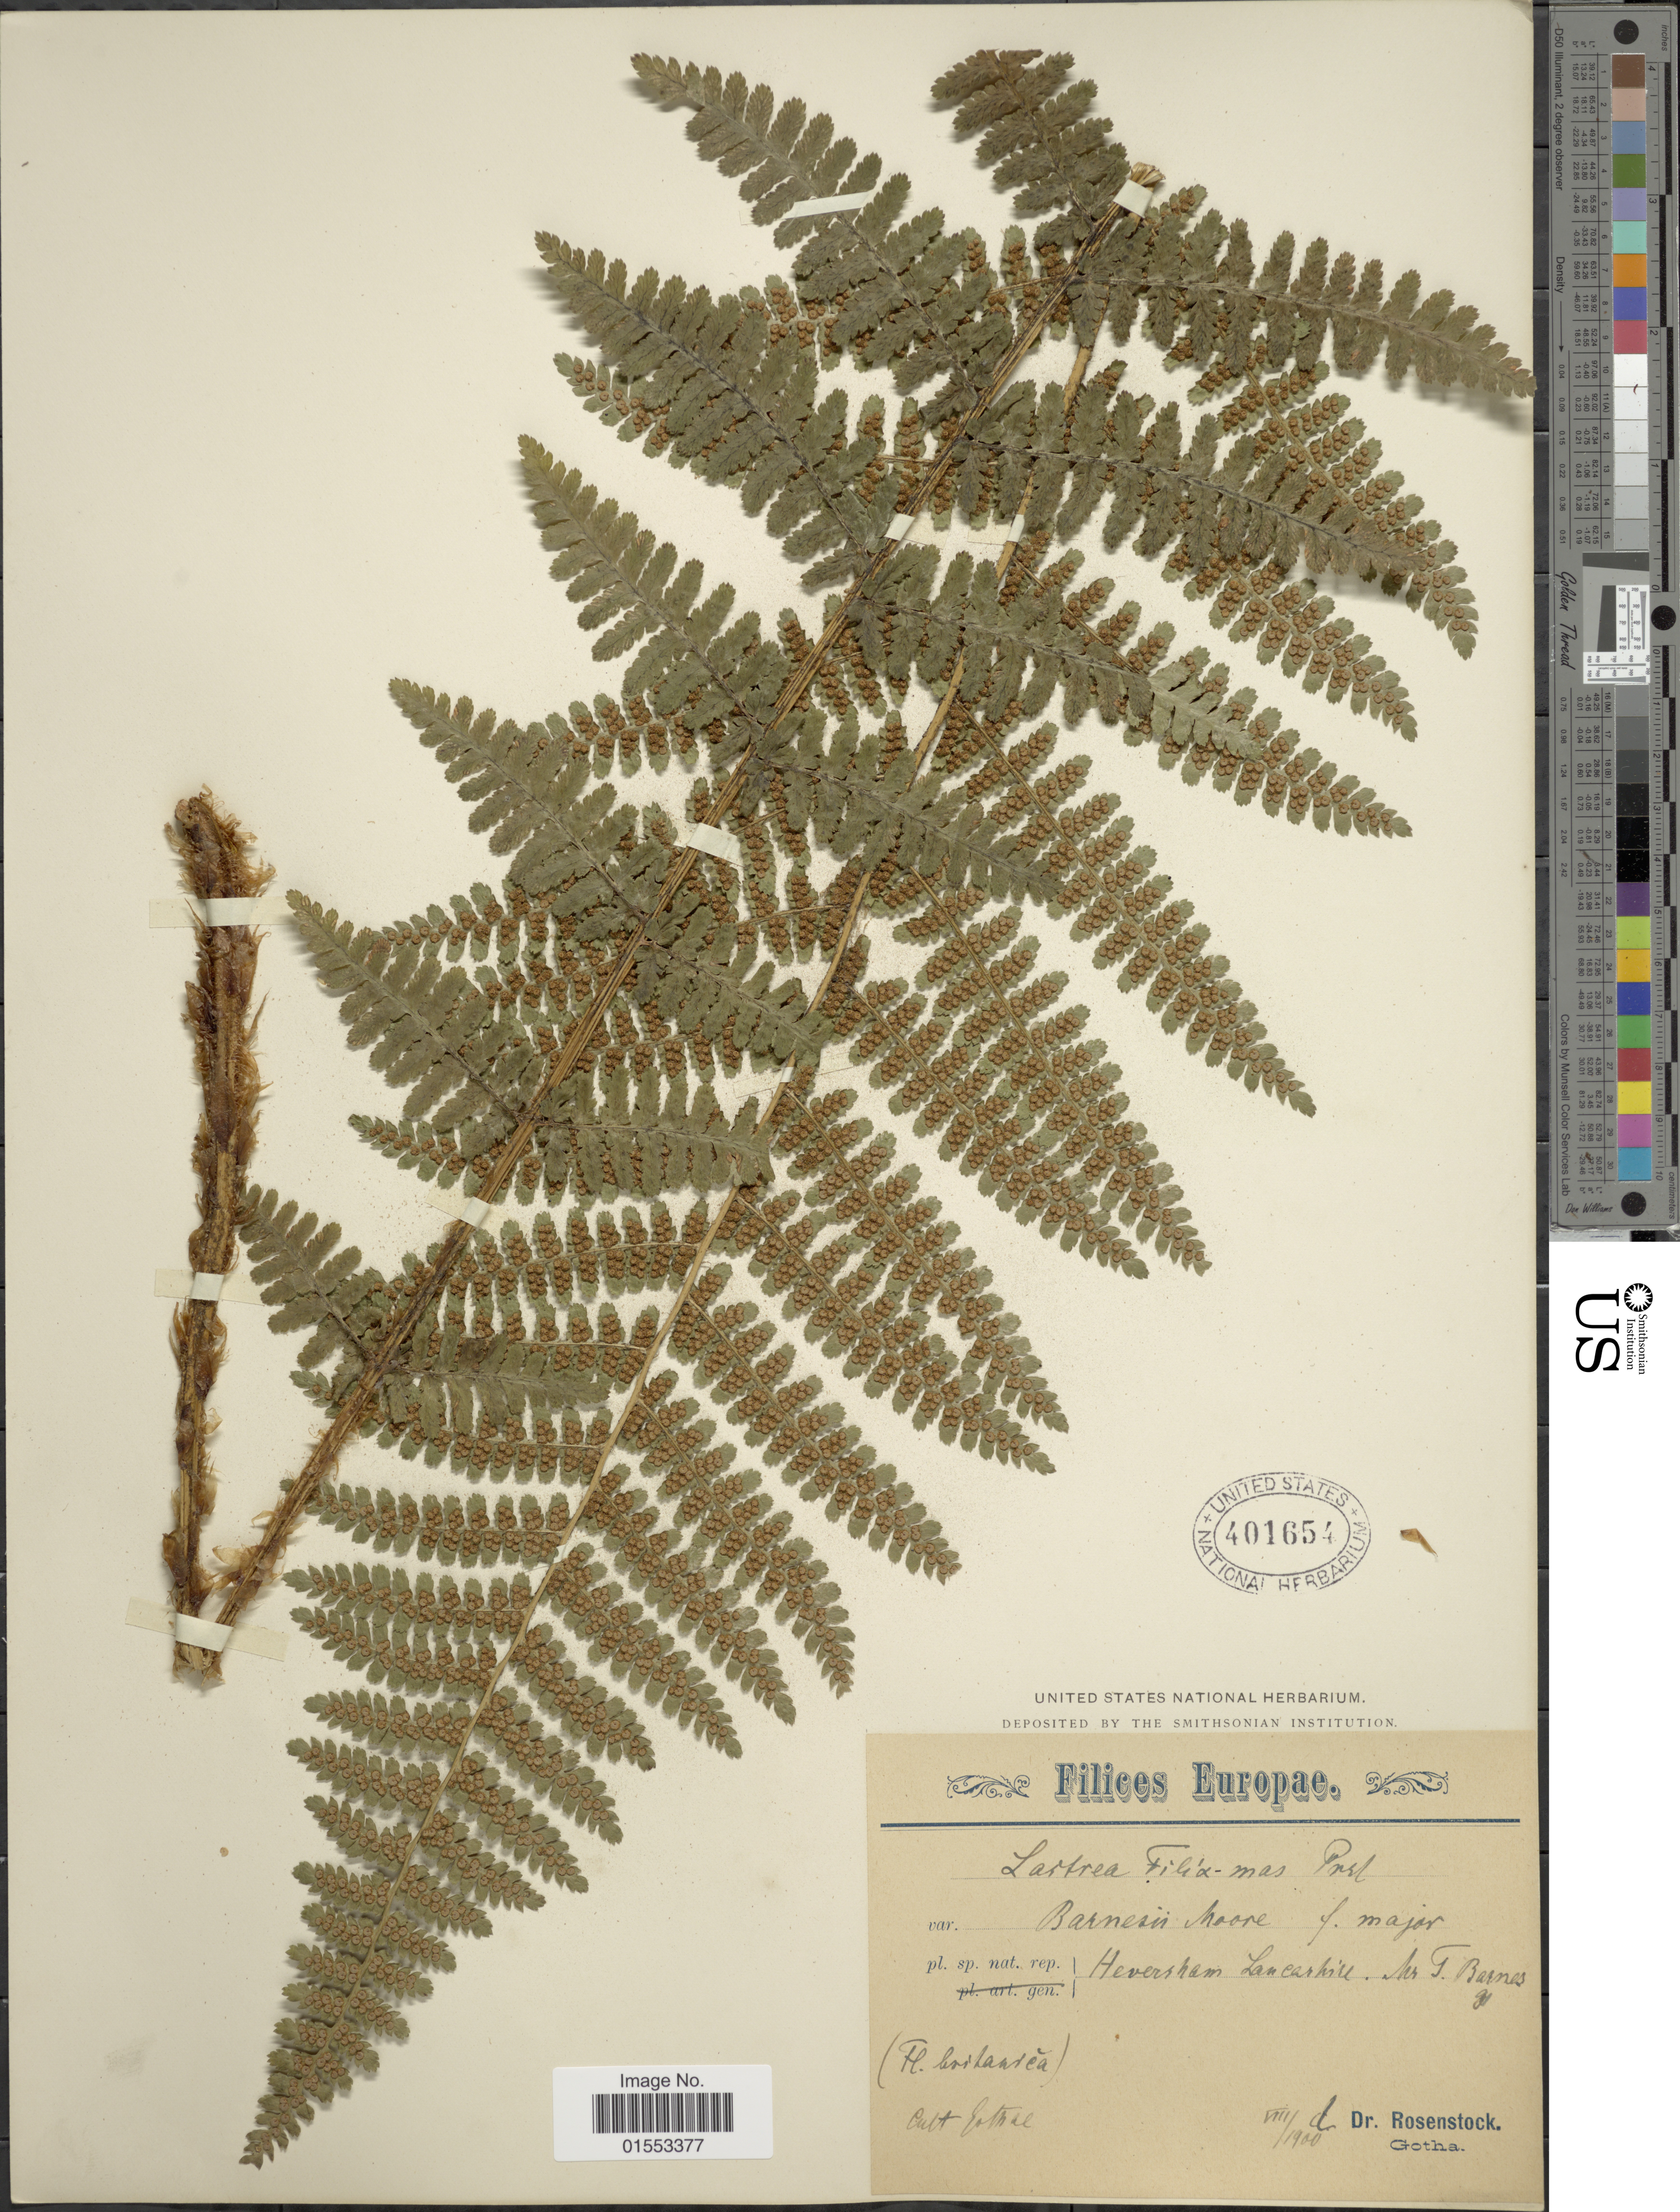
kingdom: Plantae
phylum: Tracheophyta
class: Polypodiopsida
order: Polypodiales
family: Dryopteridaceae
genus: Dryopteris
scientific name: Dryopteris filix-mas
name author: (L.) Schott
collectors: E. Rosenstock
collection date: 1900-08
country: United Kingdom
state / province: England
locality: Heversham, Lancashire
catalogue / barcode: US 401654